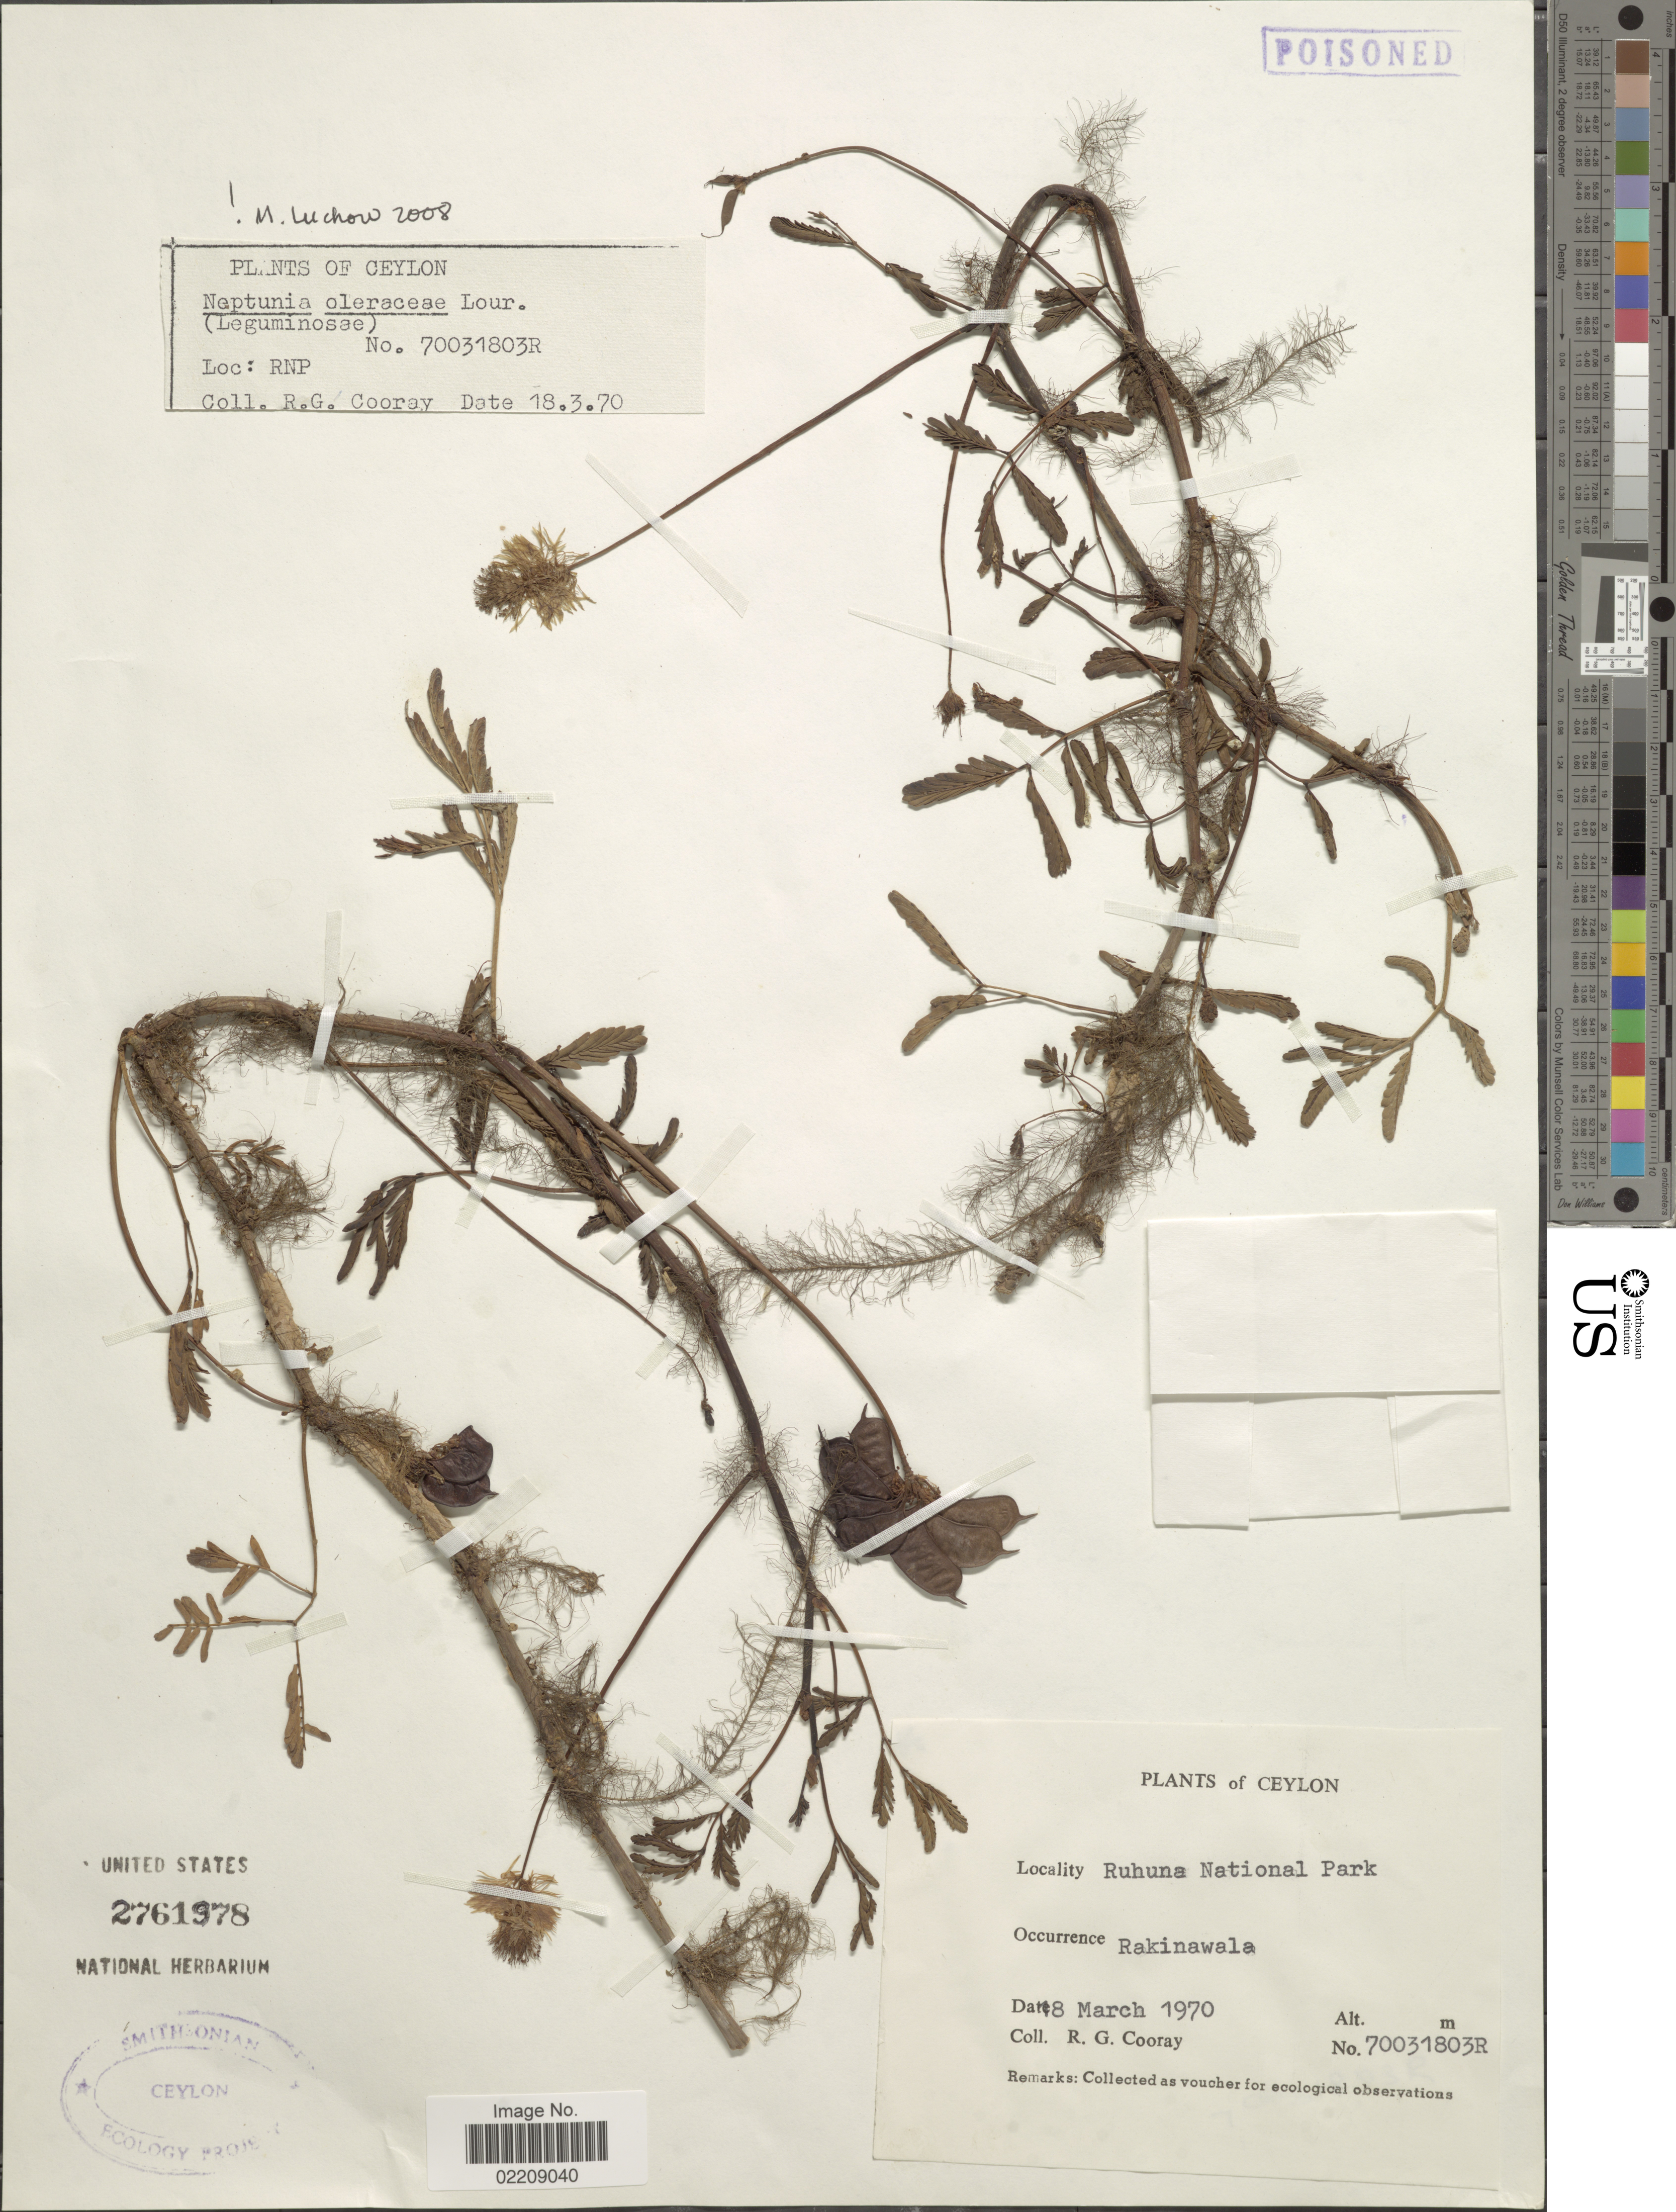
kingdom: Plantae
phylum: Tracheophyta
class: Magnoliopsida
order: Fabales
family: Fabaceae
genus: Neptunia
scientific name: Neptunia oleracea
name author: Lour.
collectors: R. Cooray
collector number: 70031803R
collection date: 1970-03-18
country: Sri Lanka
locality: Ruhuna National Park, Rakinawala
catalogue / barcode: US 2761978